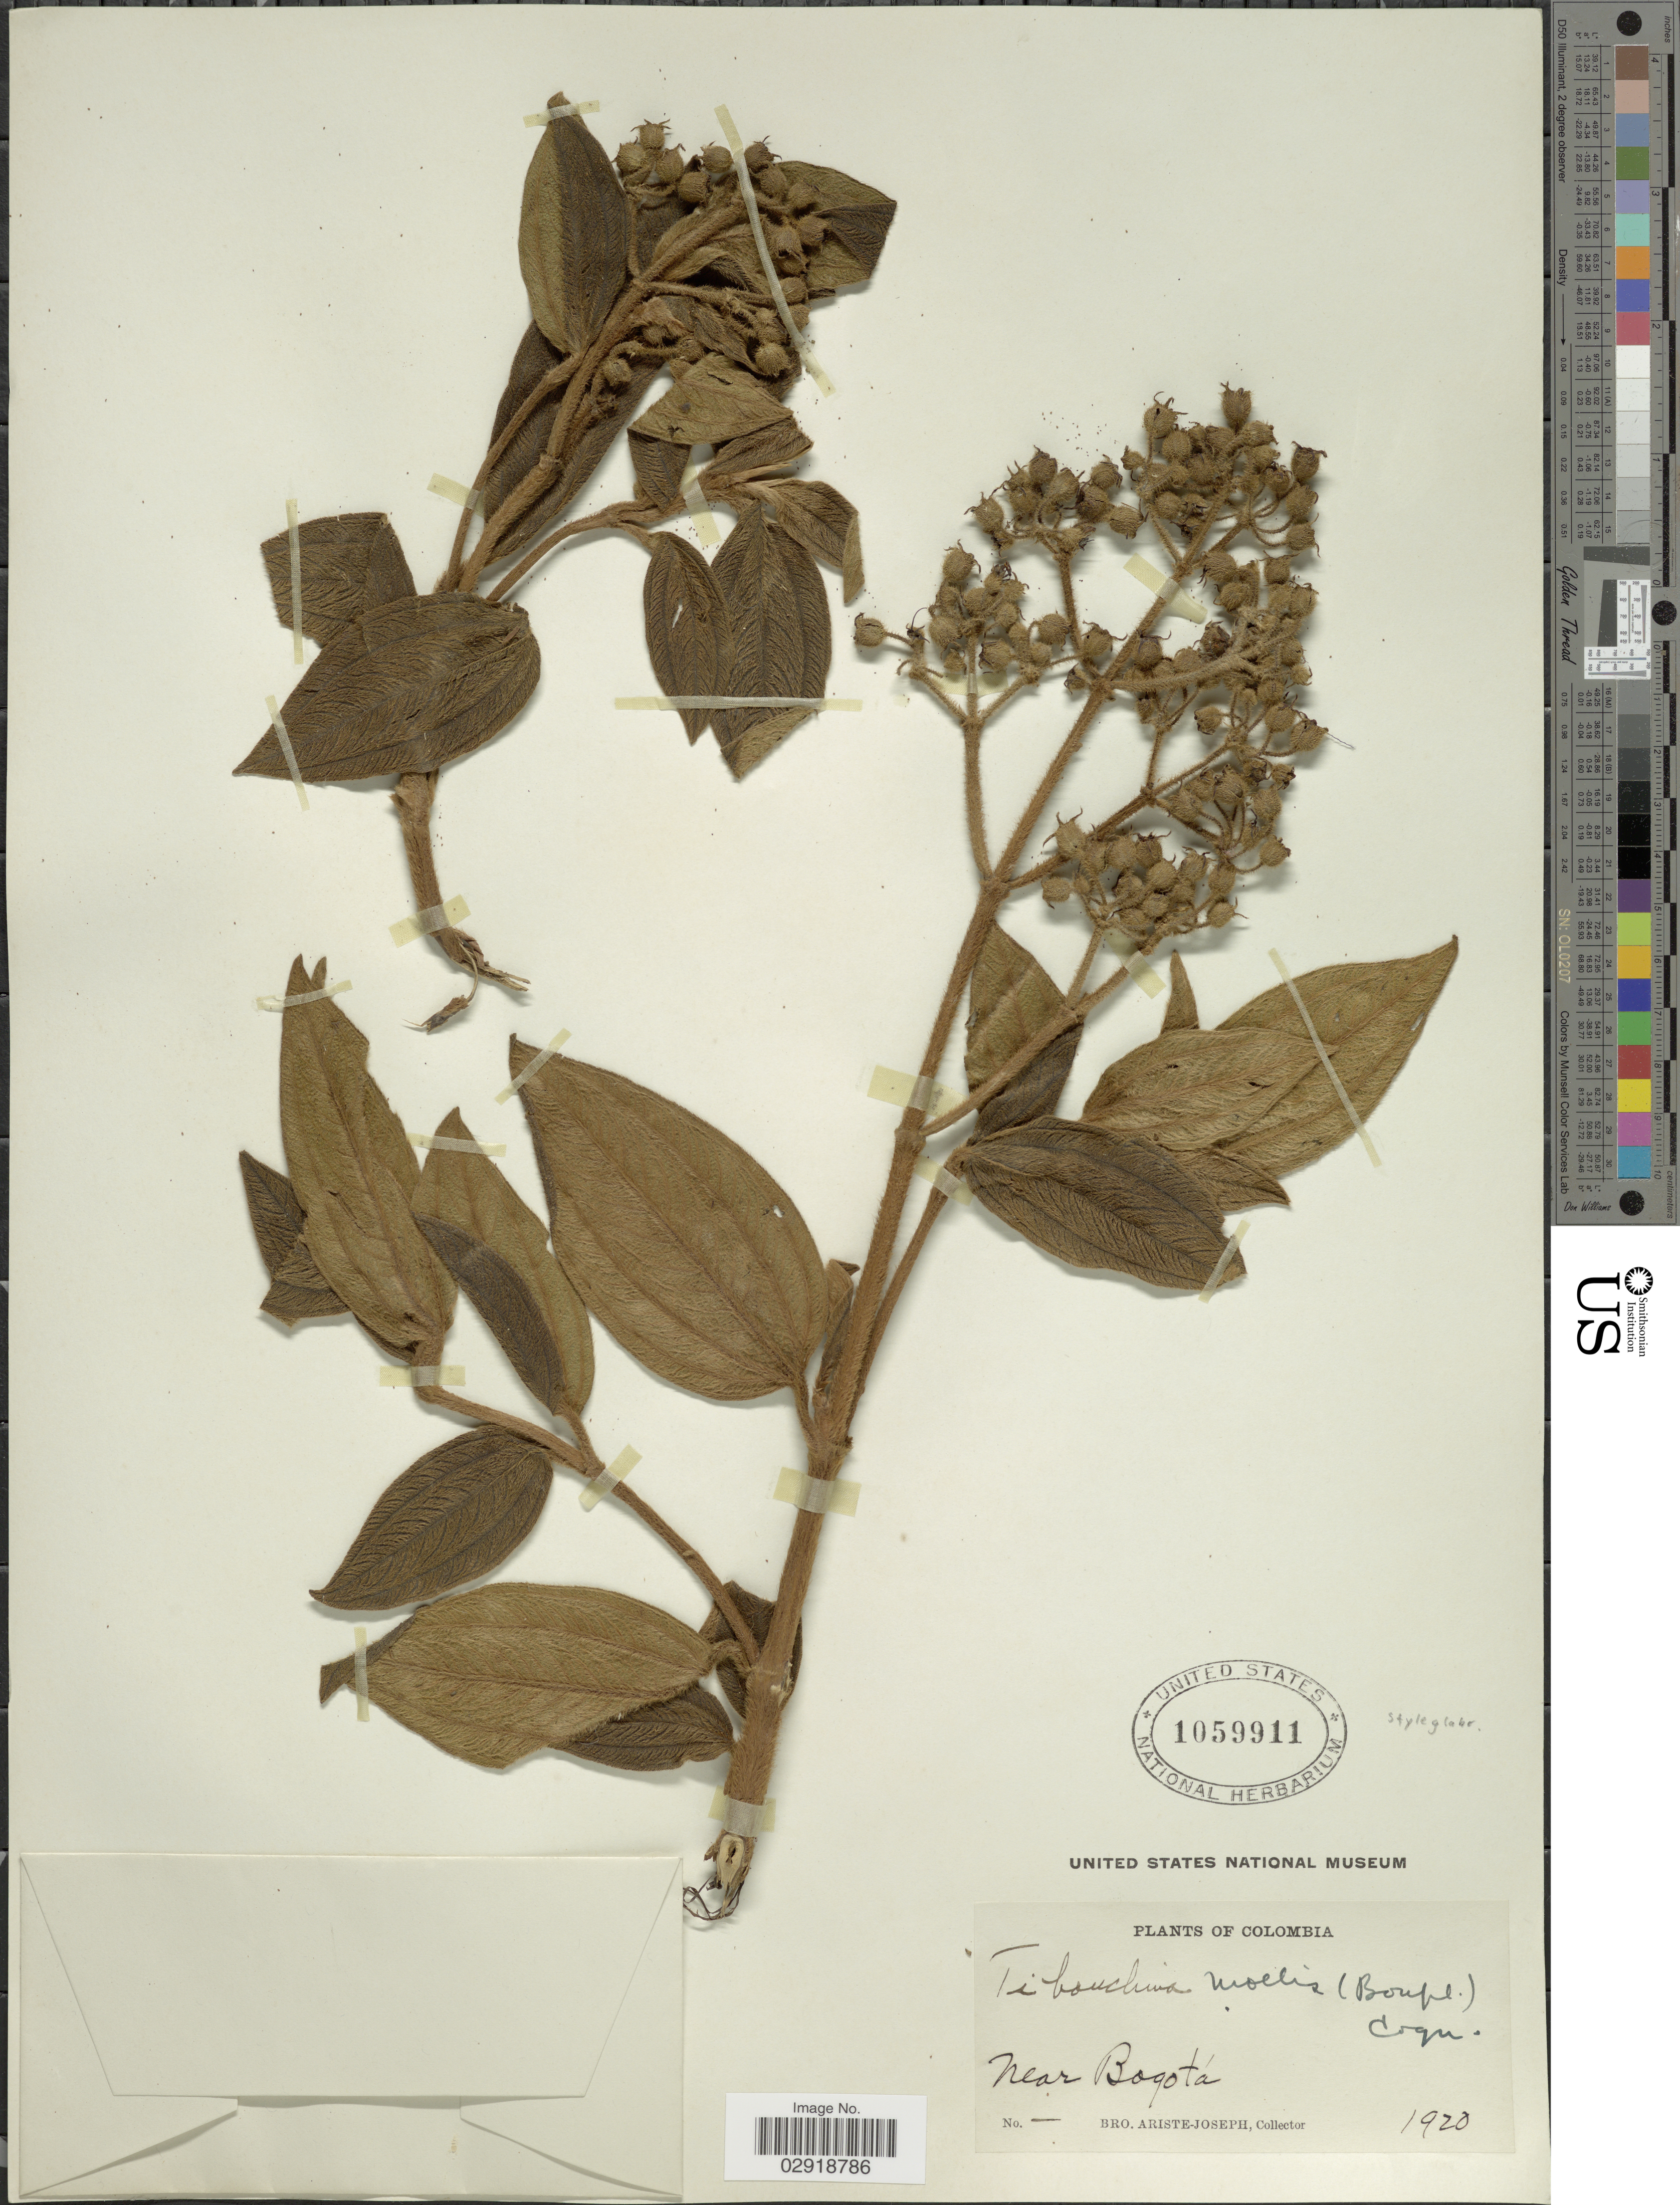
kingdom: Plantae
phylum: Tracheophyta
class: Magnoliopsida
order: Myrtales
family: Melastomataceae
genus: Chaetogastra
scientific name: Chaetogastra mollis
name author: (Bonpl.) DC.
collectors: Bro. Ariste-Joseph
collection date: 1920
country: Colombia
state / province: Bogota D.C.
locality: Near Bogotá.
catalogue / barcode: US 1059911